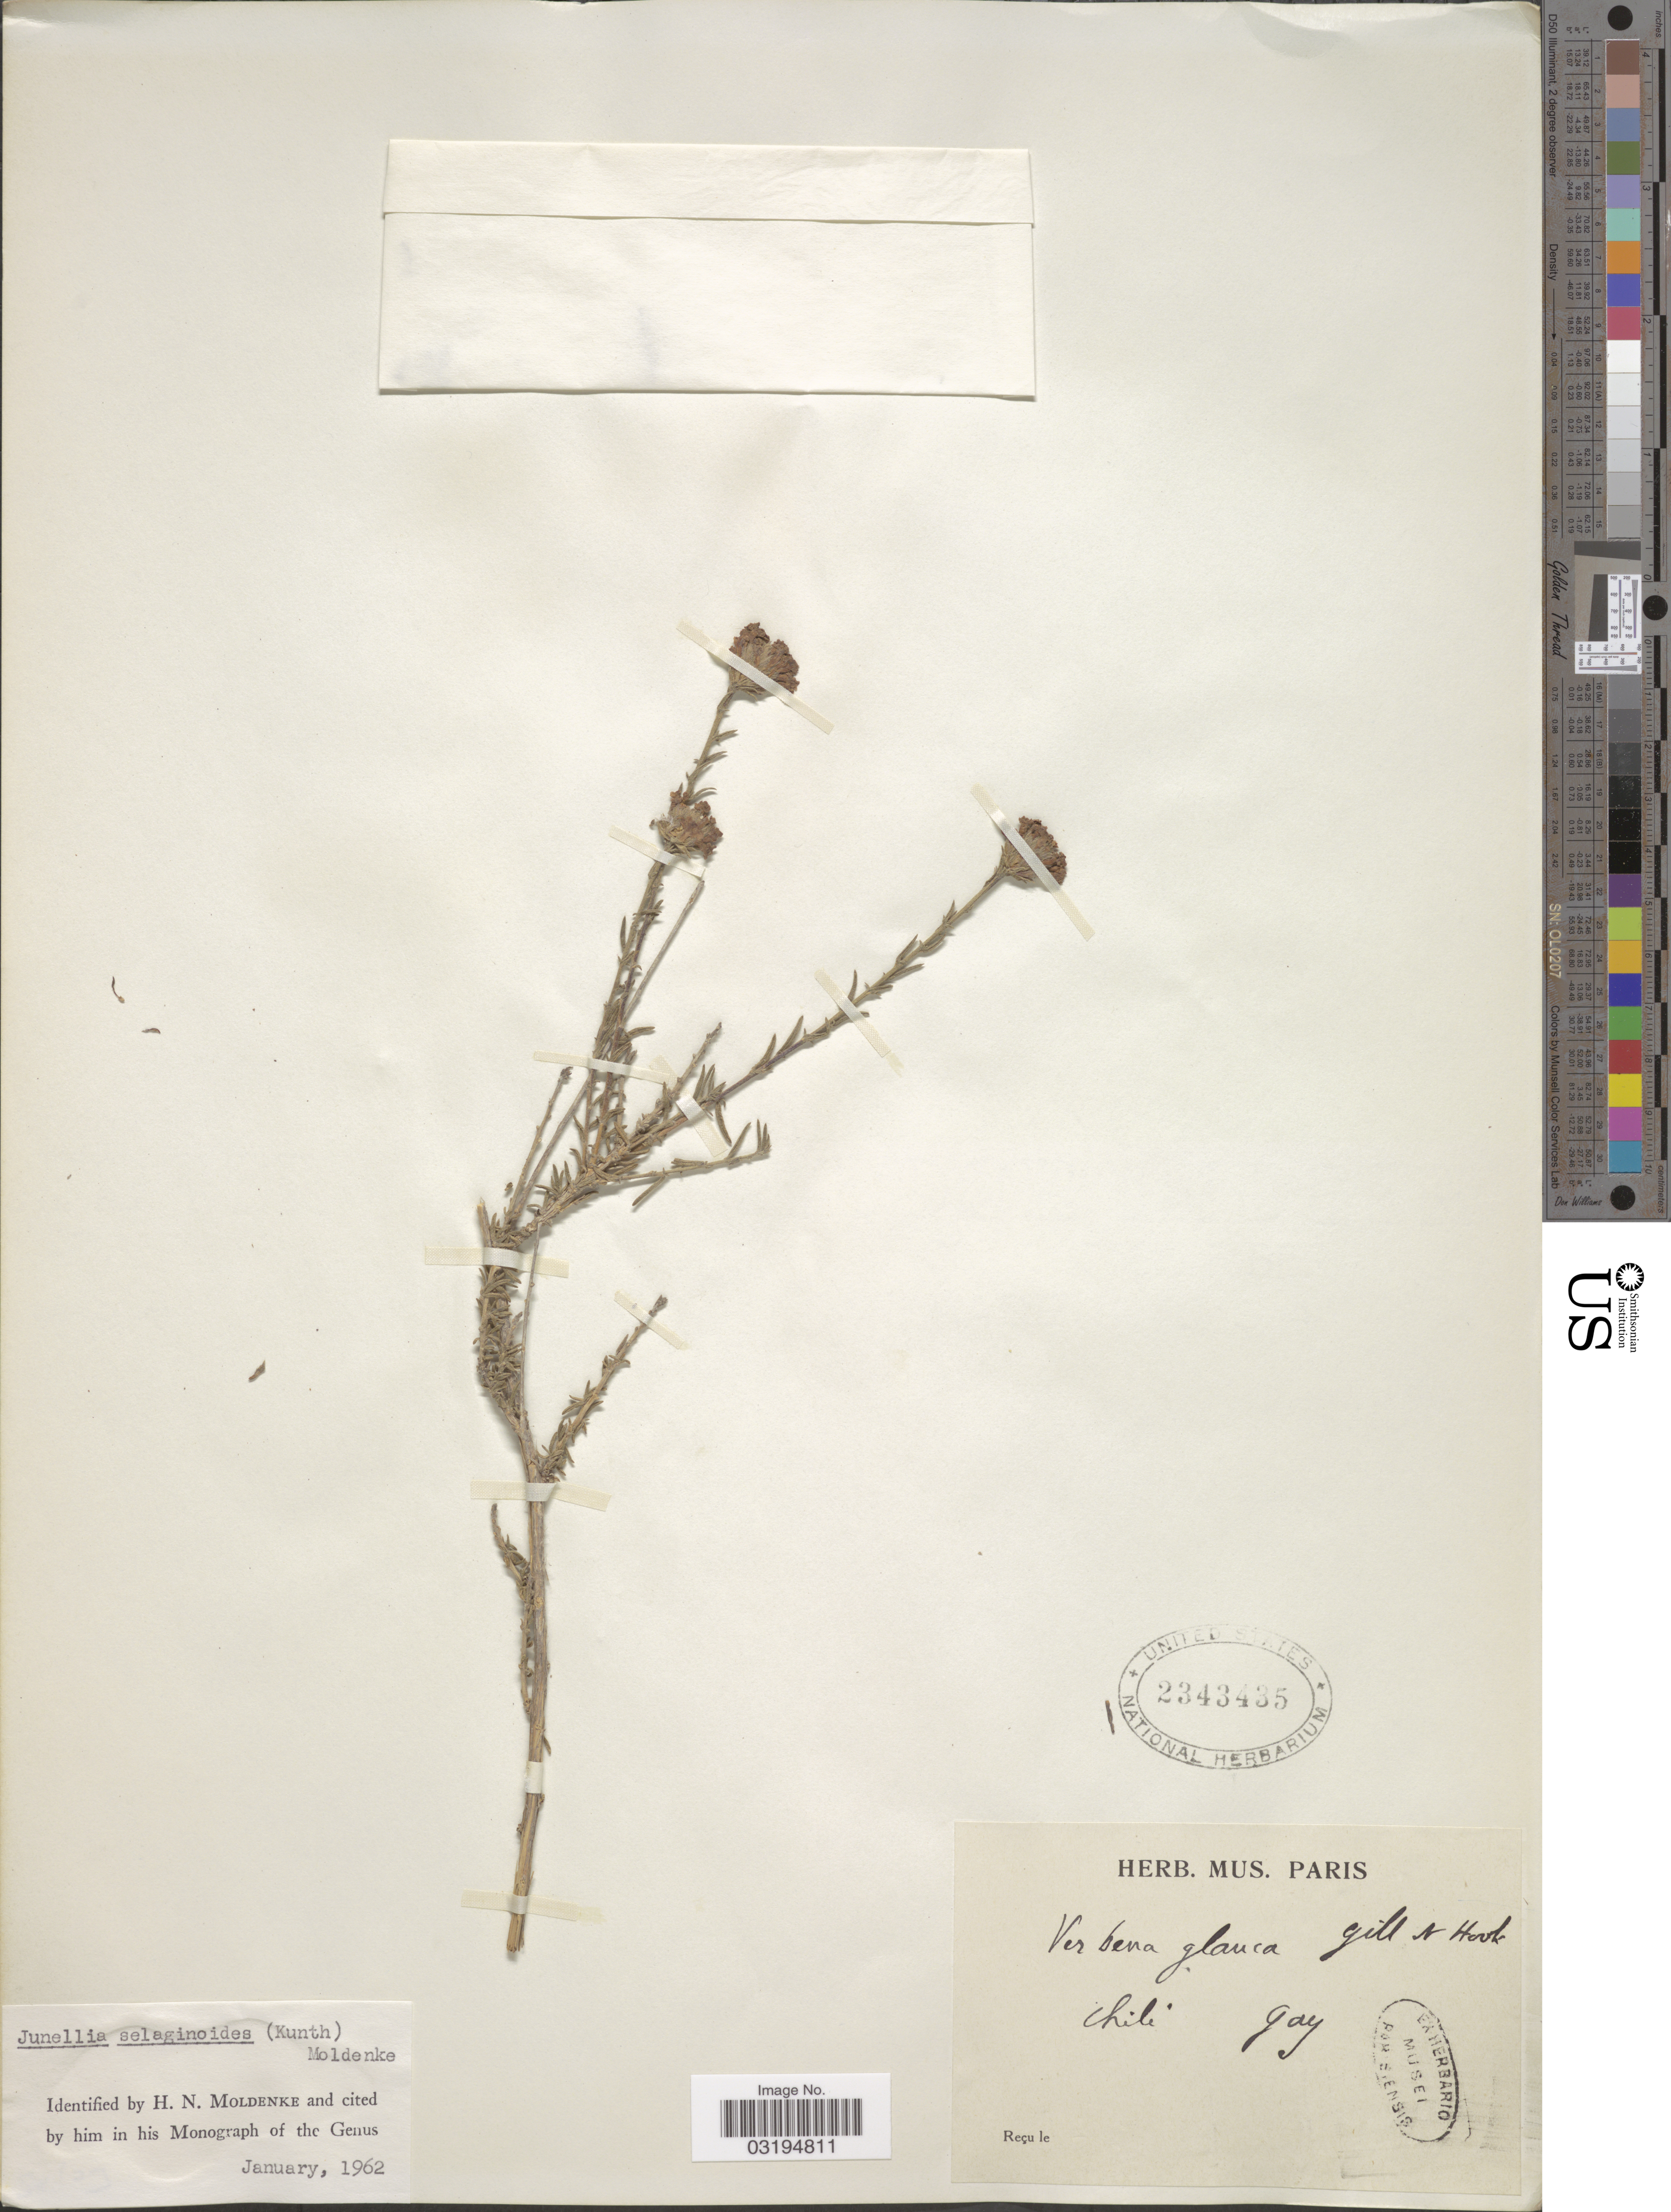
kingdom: Plantae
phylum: Tracheophyta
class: Magnoliopsida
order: Lamiales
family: Verbenaceae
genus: Junellia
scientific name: Junellia selaginoides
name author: (Kunth ex Walp.) Moldenke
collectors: -- Gay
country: Chile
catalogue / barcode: US 2343435